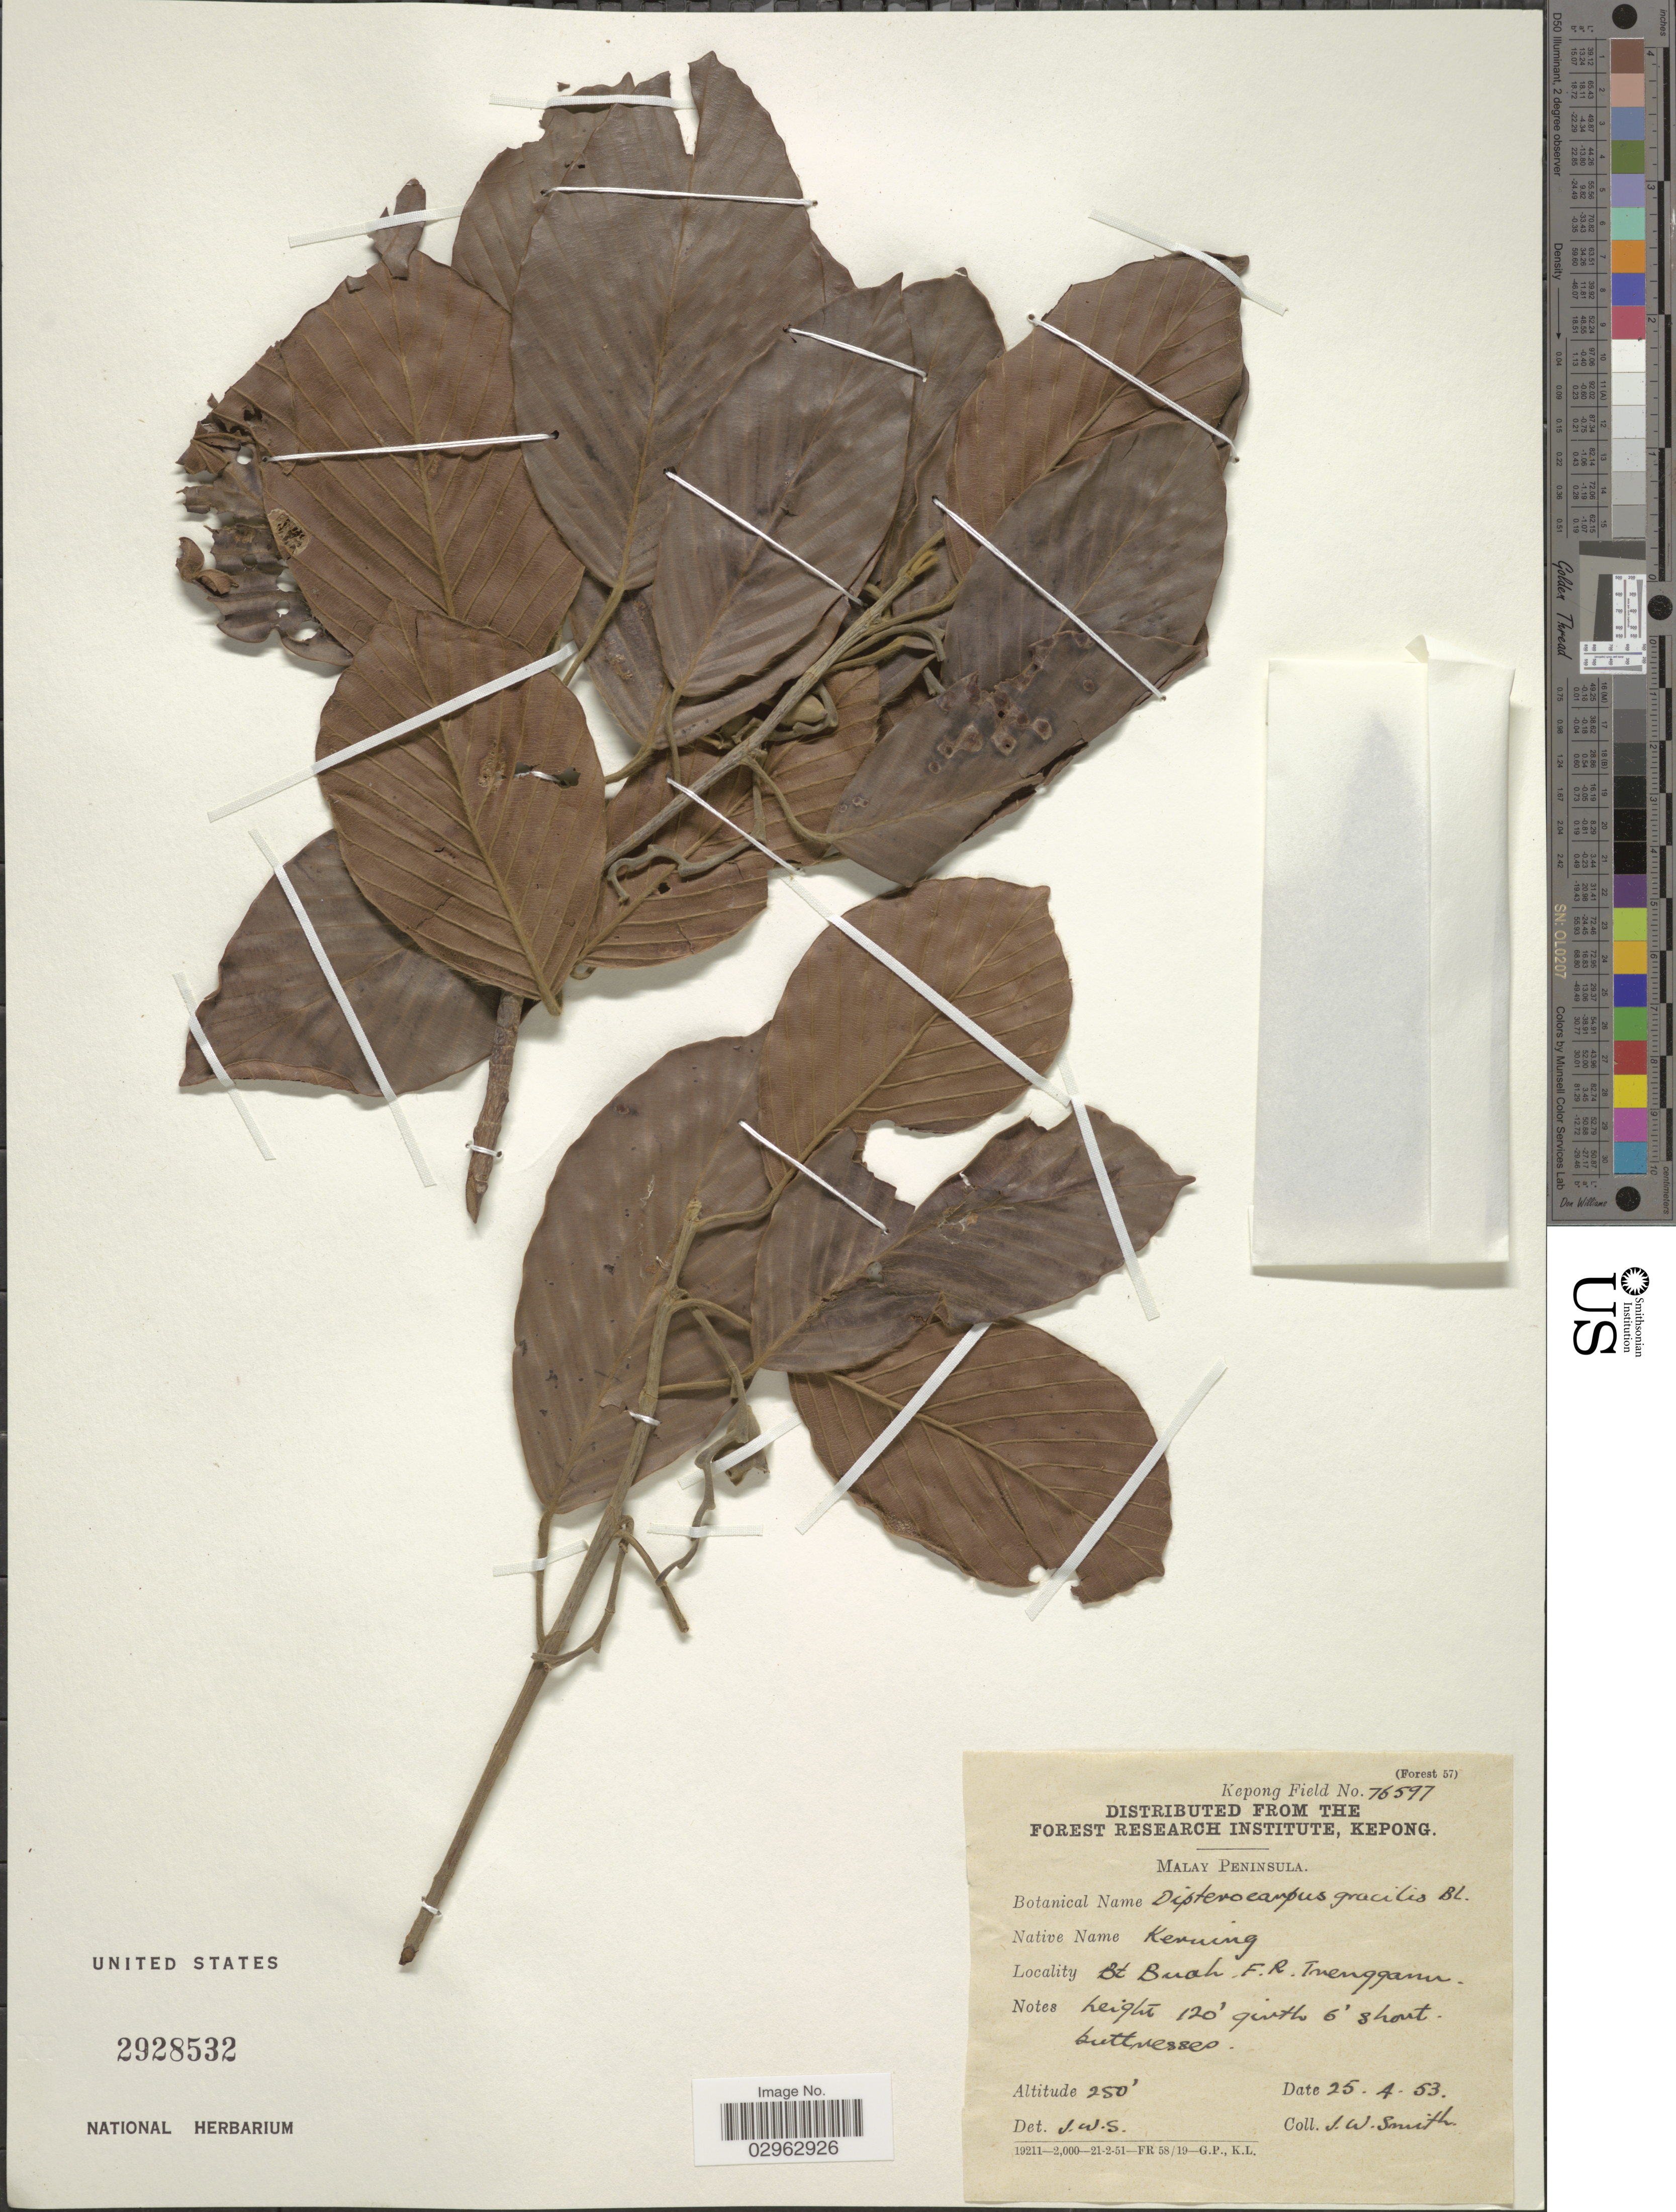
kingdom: Plantae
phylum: Tracheophyta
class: Magnoliopsida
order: Malvales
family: Dipterocarpaceae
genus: Dipterocarpus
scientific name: Dipterocarpus gracilis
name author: Blume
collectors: J. W. Smith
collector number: Kepong Field 76597 ?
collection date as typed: Transcribed d/m/y: 25/4/53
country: Malaysia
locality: Malay Peninsula. Bt Buah F. R. Trengganu.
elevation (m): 76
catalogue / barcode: US 2928532